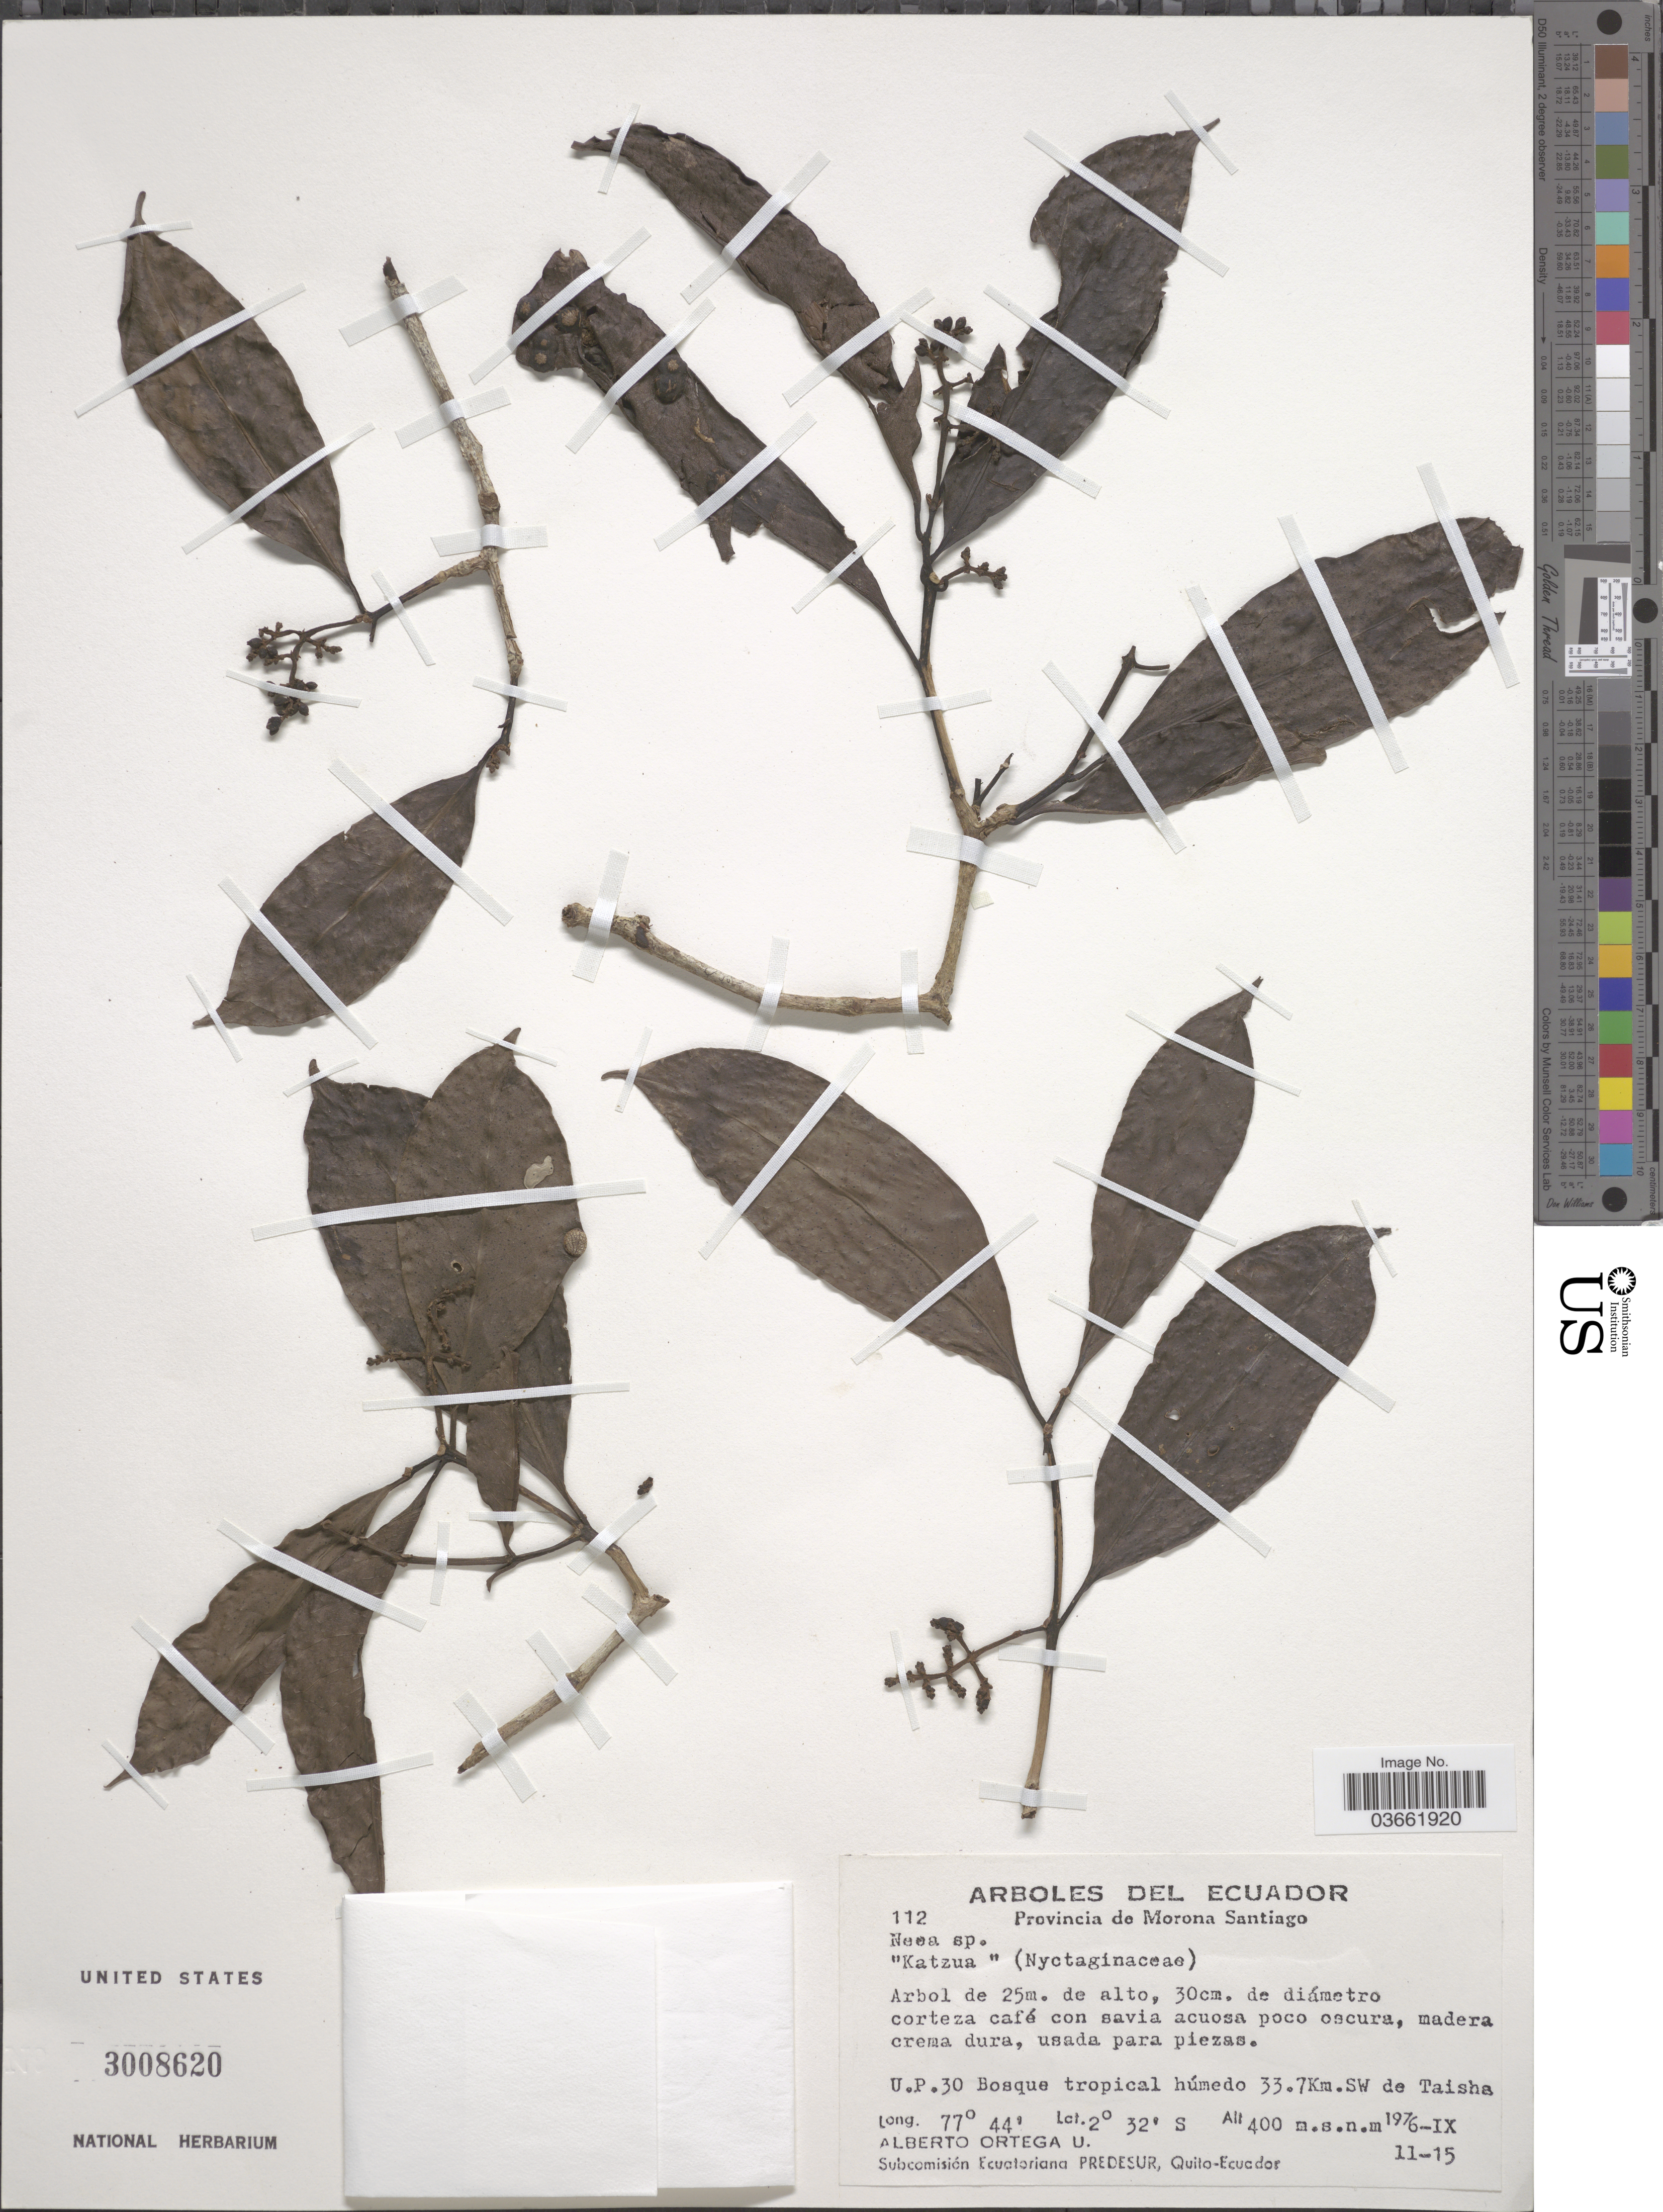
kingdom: Plantae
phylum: Tracheophyta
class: Magnoliopsida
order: Caryophyllales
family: Nyctaginaceae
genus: Neea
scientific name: Neea sp.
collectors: A. T. Ortega U.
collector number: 112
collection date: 1976-09-11/1976-09-15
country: Ecuador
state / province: Morona-Santiago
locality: U.P. 30 Bosque tropical húmedo 33.7Km.SW de Taisha.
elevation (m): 400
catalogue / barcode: US 3008620